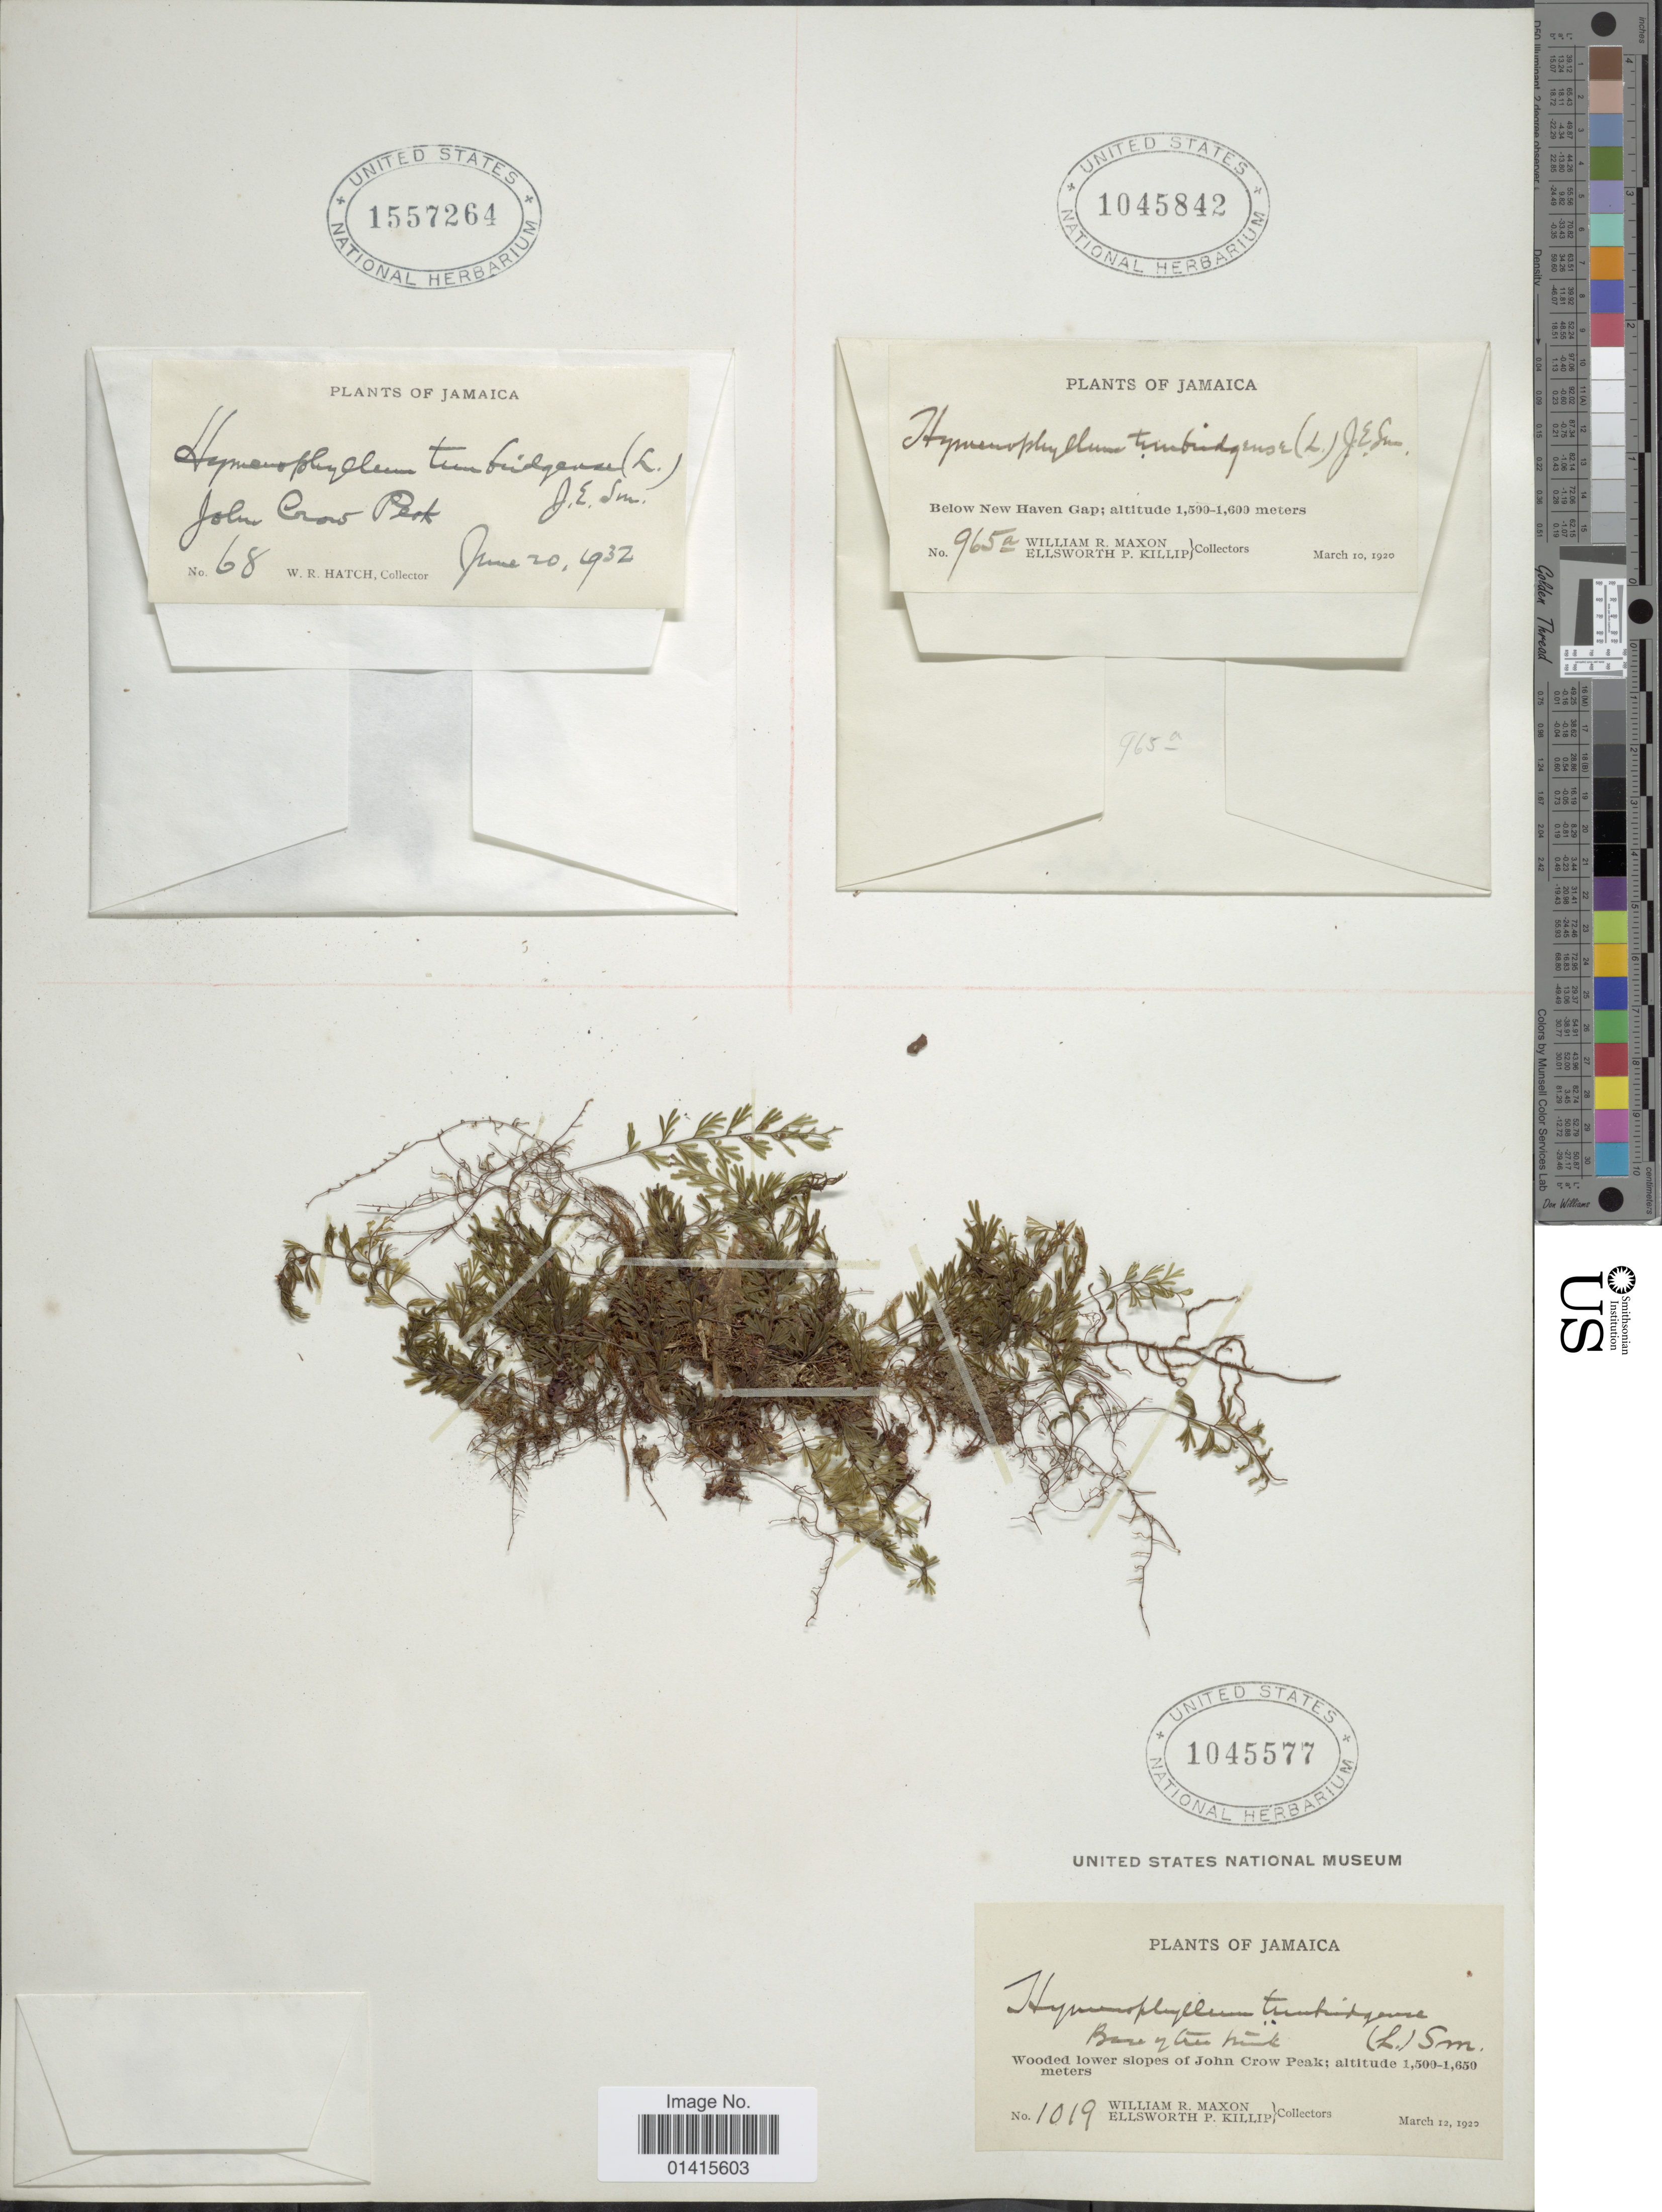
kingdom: Plantae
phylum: Tracheophyta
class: Polypodiopsida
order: Hymenophyllales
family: Hymenophyllaceae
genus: Hymenophyllum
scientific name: Hymenophyllum tunbrigense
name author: (L.) Small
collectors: W. R. Maxon & E. P. Killip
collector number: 1019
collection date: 1920-03-12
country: Jamaica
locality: Wooded lower slopes of John Crow Peak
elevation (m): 1500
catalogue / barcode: US 1045577